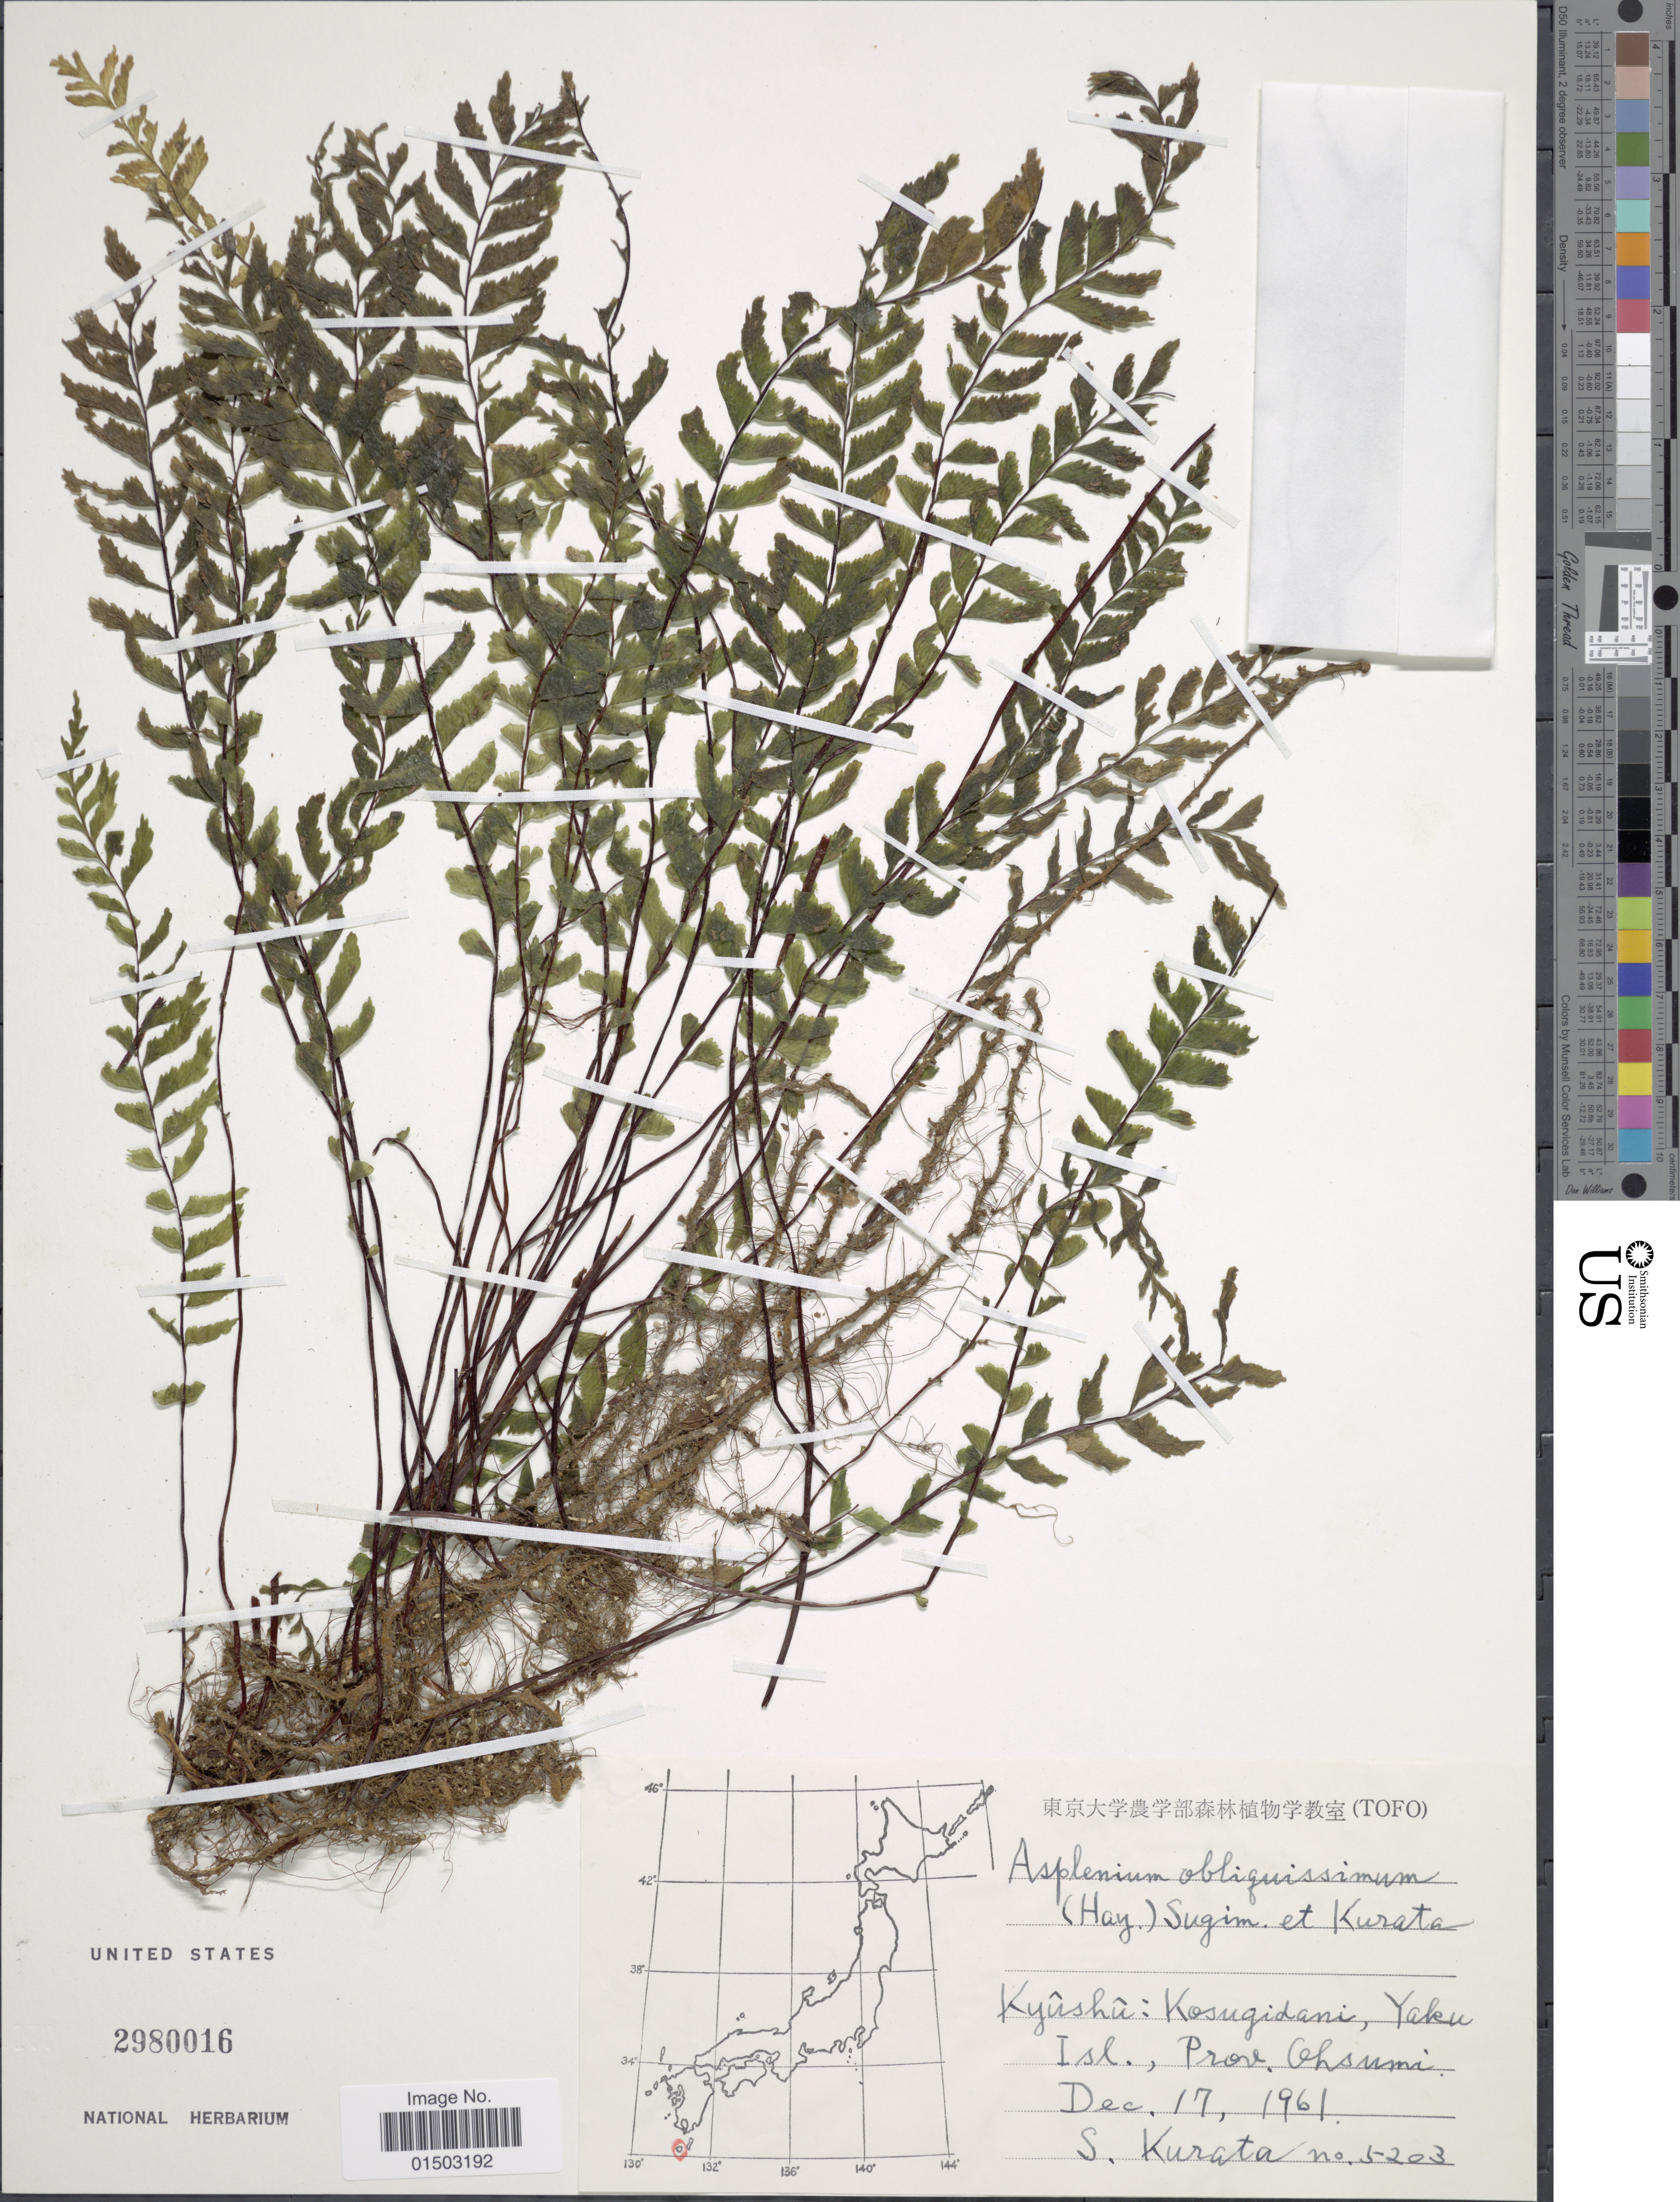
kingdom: Plantae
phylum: Tracheophyta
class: Polypodiopsida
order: Polypodiales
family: Aspleniaceae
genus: Hymenasplenium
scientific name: Hymenasplenium obliquissimum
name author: (Hayata) Sugim.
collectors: Sa. Kurata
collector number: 5203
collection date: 1961-12-17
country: Japan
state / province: Kagosima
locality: Kyushu: Kosugidani, Yaku Isl., Prov. Ohsumi.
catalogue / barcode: US 2980016